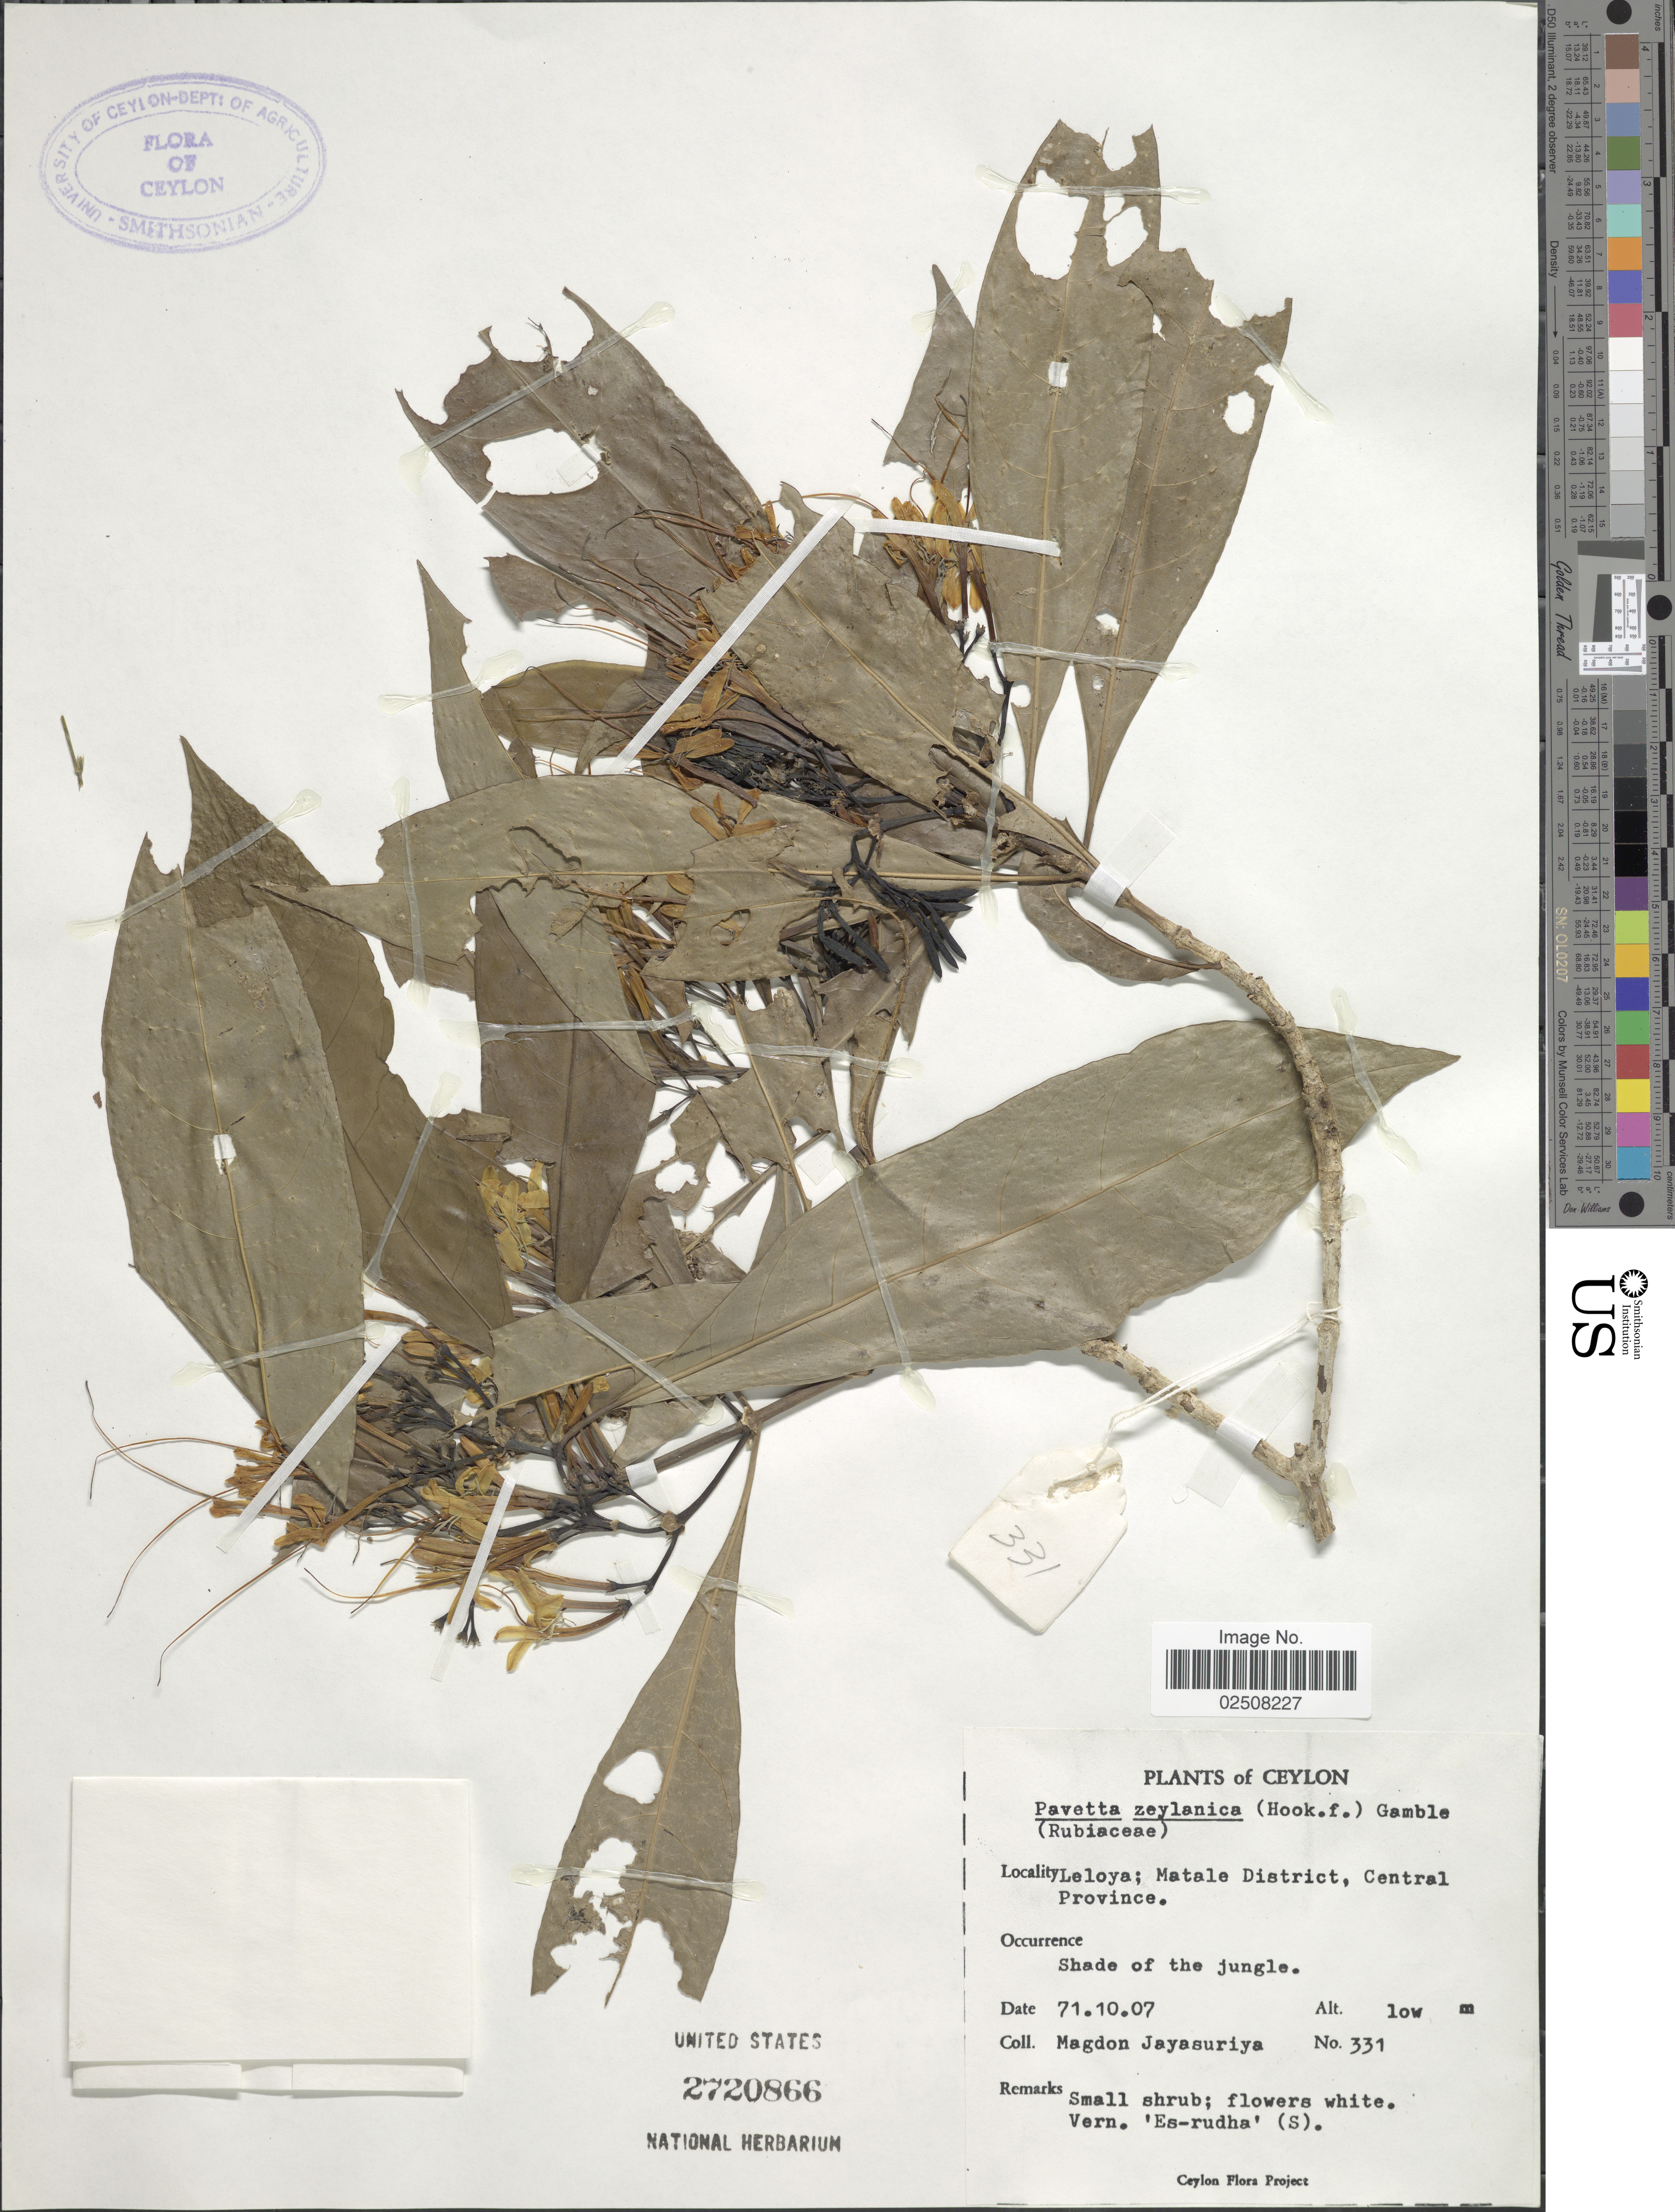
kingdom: Plantae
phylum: Tracheophyta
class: Magnoliopsida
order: Gentianales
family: Rubiaceae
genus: Pavetta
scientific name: Pavetta zeylanica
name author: (Hook. f.) Gamble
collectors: A. H. Jayasuriya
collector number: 331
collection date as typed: Transcribed d/m/y: 7/10/71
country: Sri Lanka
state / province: Central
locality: Ceylon, Leloya; Matale District, Shade of the jungle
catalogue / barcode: US 2720866